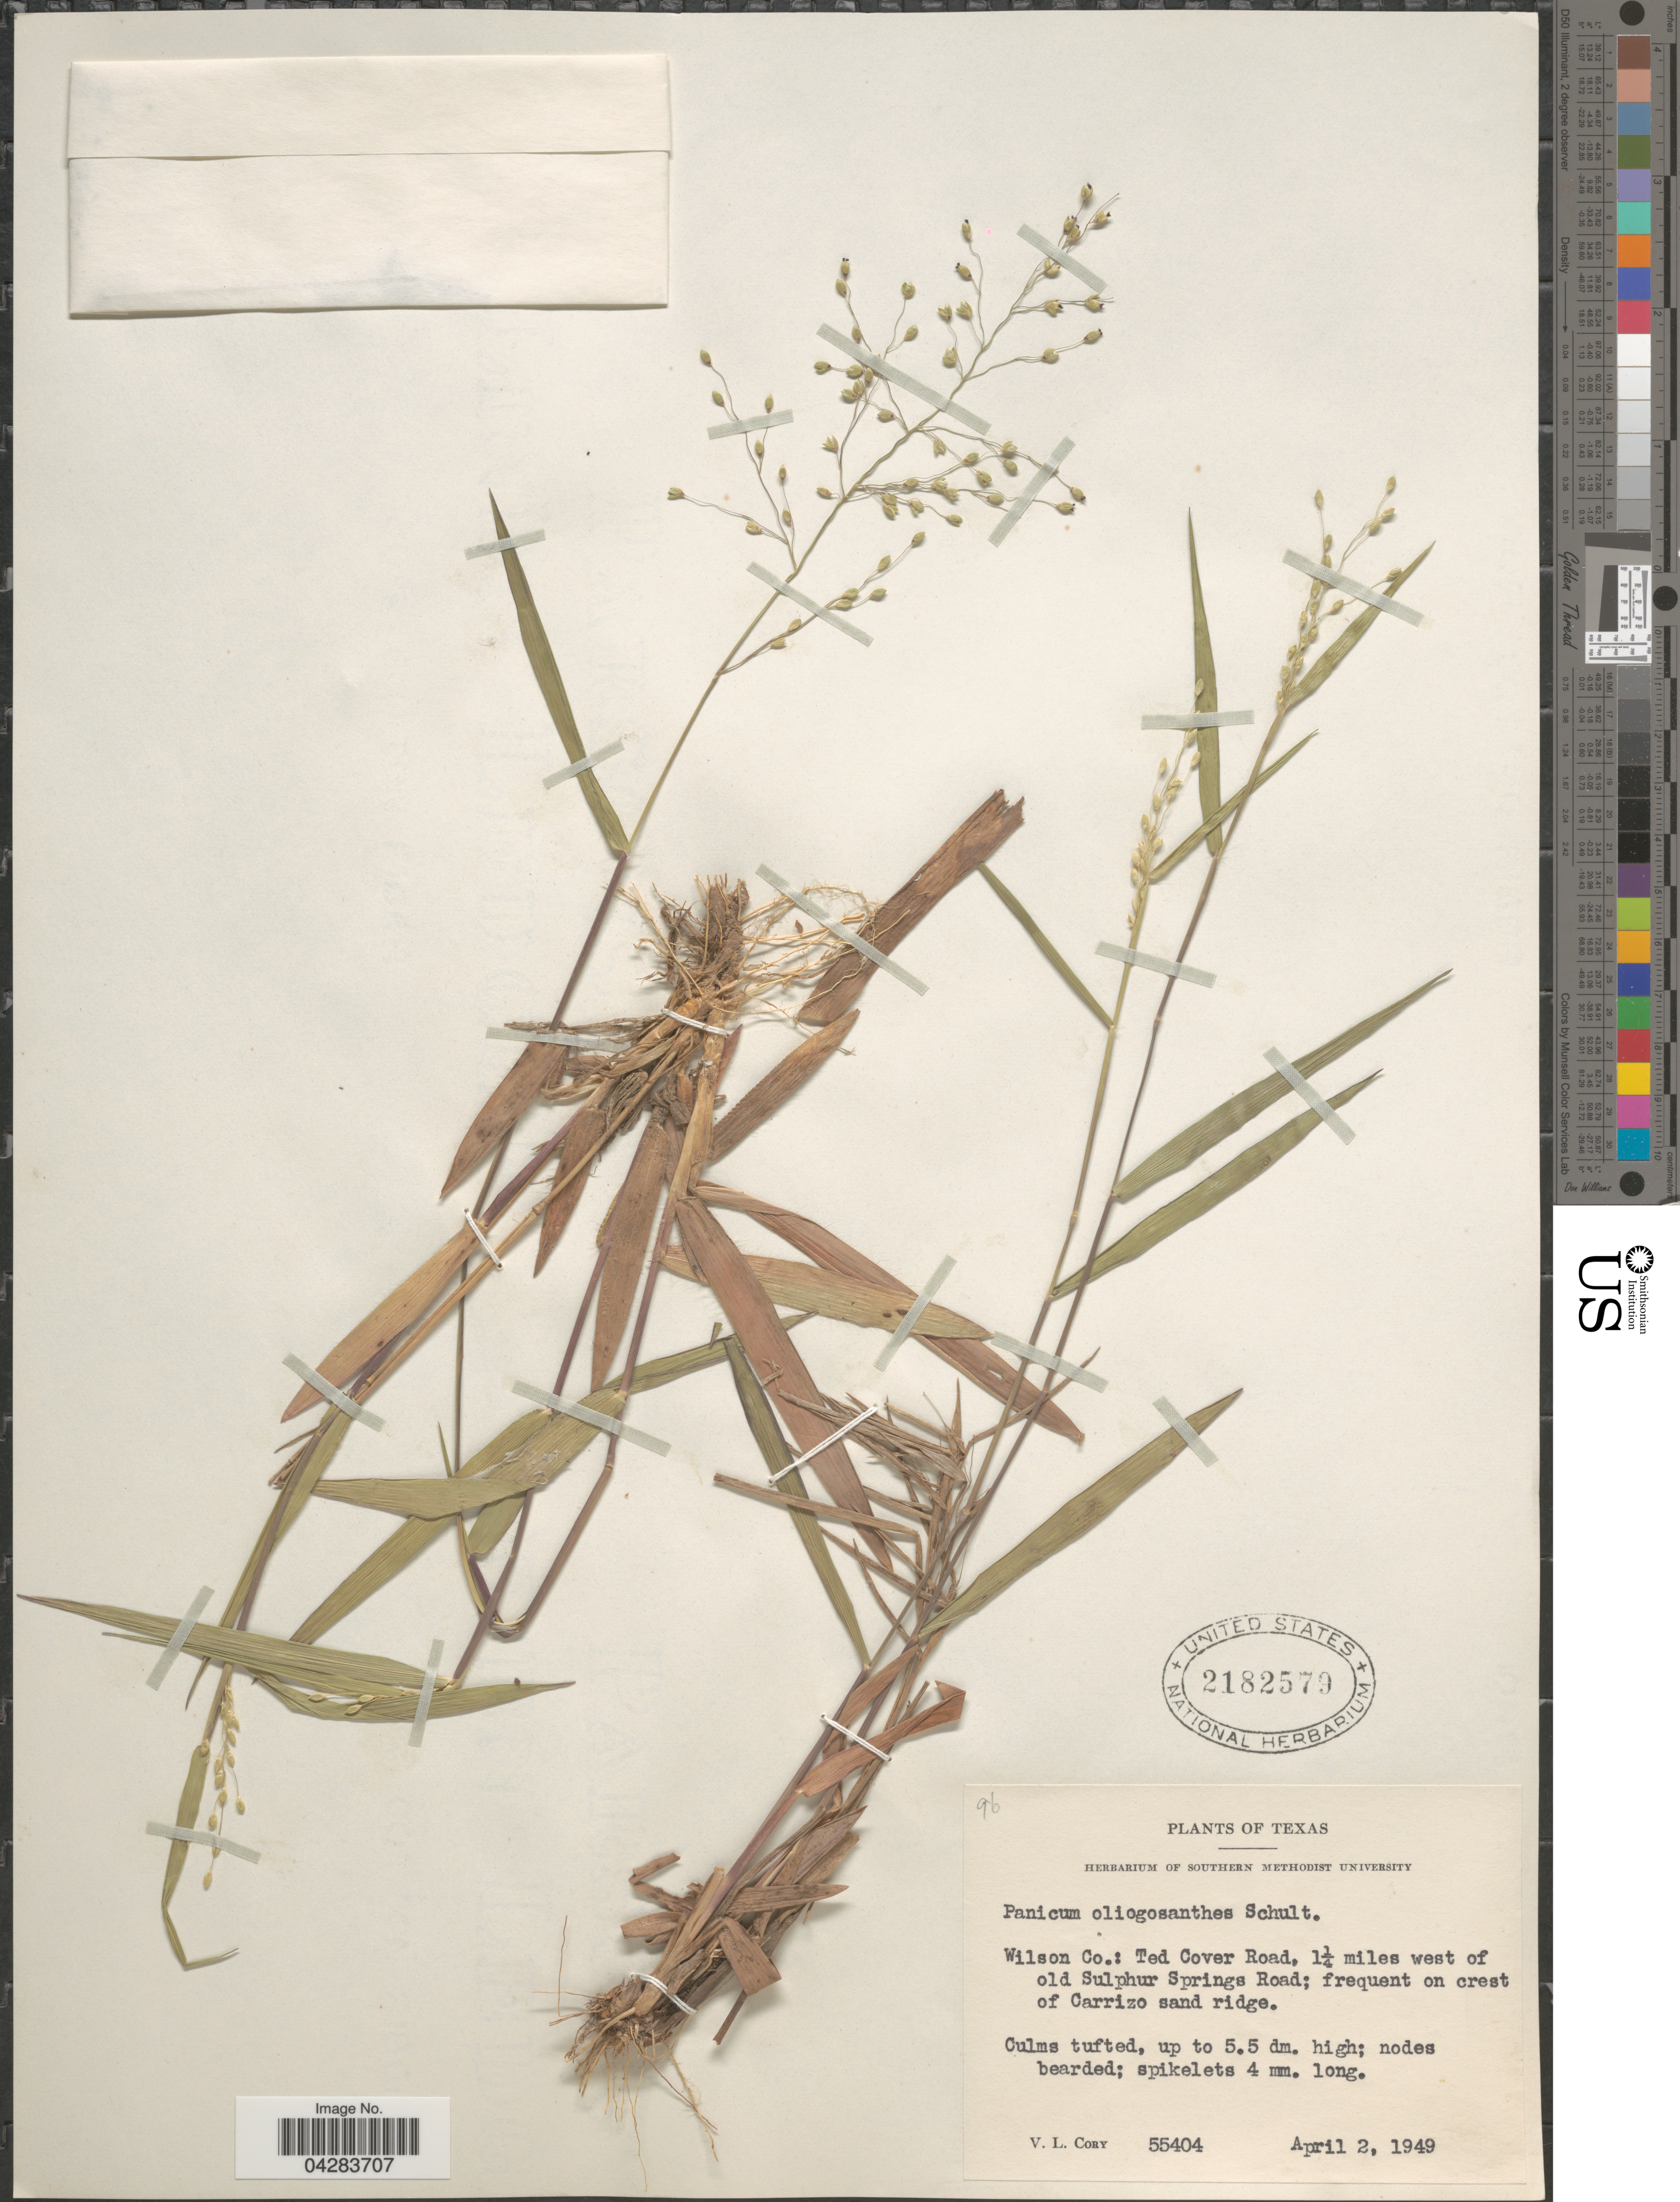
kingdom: Plantae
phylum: Tracheophyta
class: Liliopsida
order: Poales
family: Poaceae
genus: Dichanthelium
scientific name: Dichanthelium oligosanthes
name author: (Schult.) Gould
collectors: V. Cory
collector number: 55404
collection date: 1949-04-02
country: United States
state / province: Texas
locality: Wilson Co.: Ted Cover Road, 1¼ miles west of old Suplhur Springs Road; frequent on crest of Carrizo and ridge.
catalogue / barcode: US 2182579